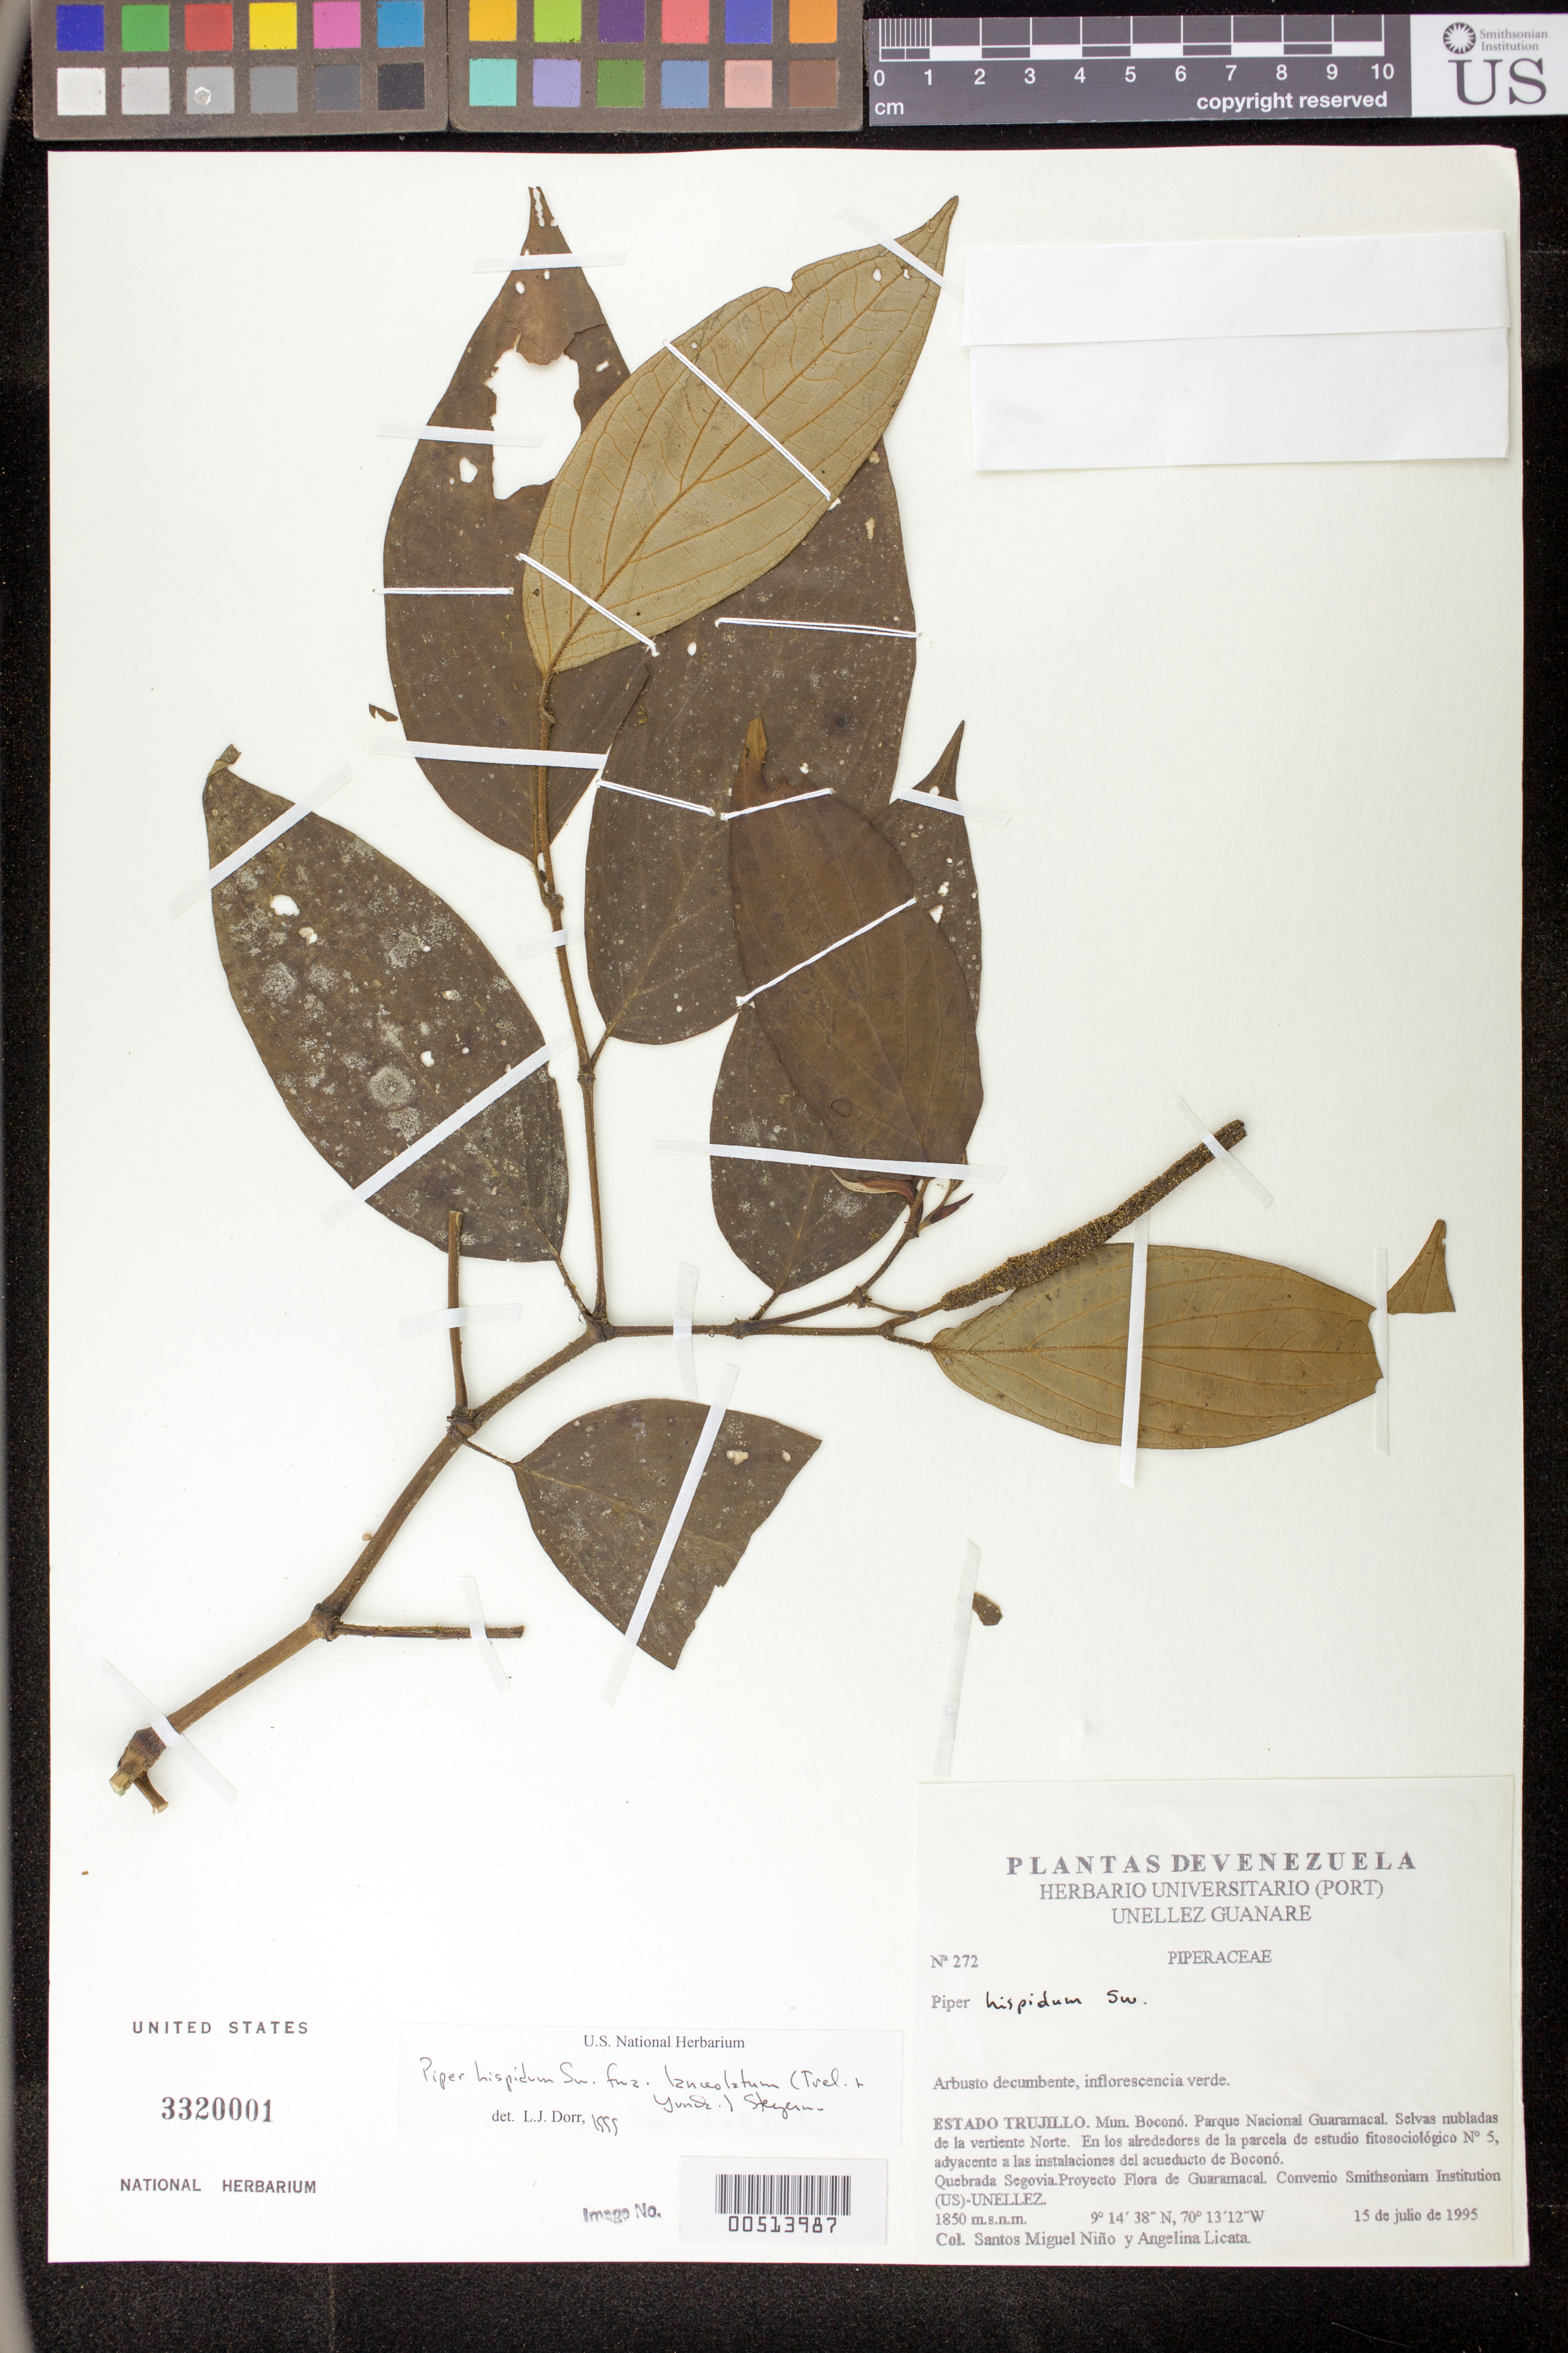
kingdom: Plantae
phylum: Tracheophyta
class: Magnoliopsida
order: Piperales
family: Piperaceae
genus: Piper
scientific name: Piper hispidum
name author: Sw.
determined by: Dorr, L. J., (BOT), Smithsonian Institution - National Museum of Natural History (UNITED STATES)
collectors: S. M. Niño & A. Licata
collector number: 272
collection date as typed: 15 Jul 1995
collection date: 1995-07-15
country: Venezuela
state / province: Trujillo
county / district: Boconó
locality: Parque Nacional Guaramacal, vertiente N, adyacente a las instalaciones del acueducto de Boconó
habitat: Selvas nubladas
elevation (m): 1850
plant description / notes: PORT, US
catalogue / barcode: US 3320001